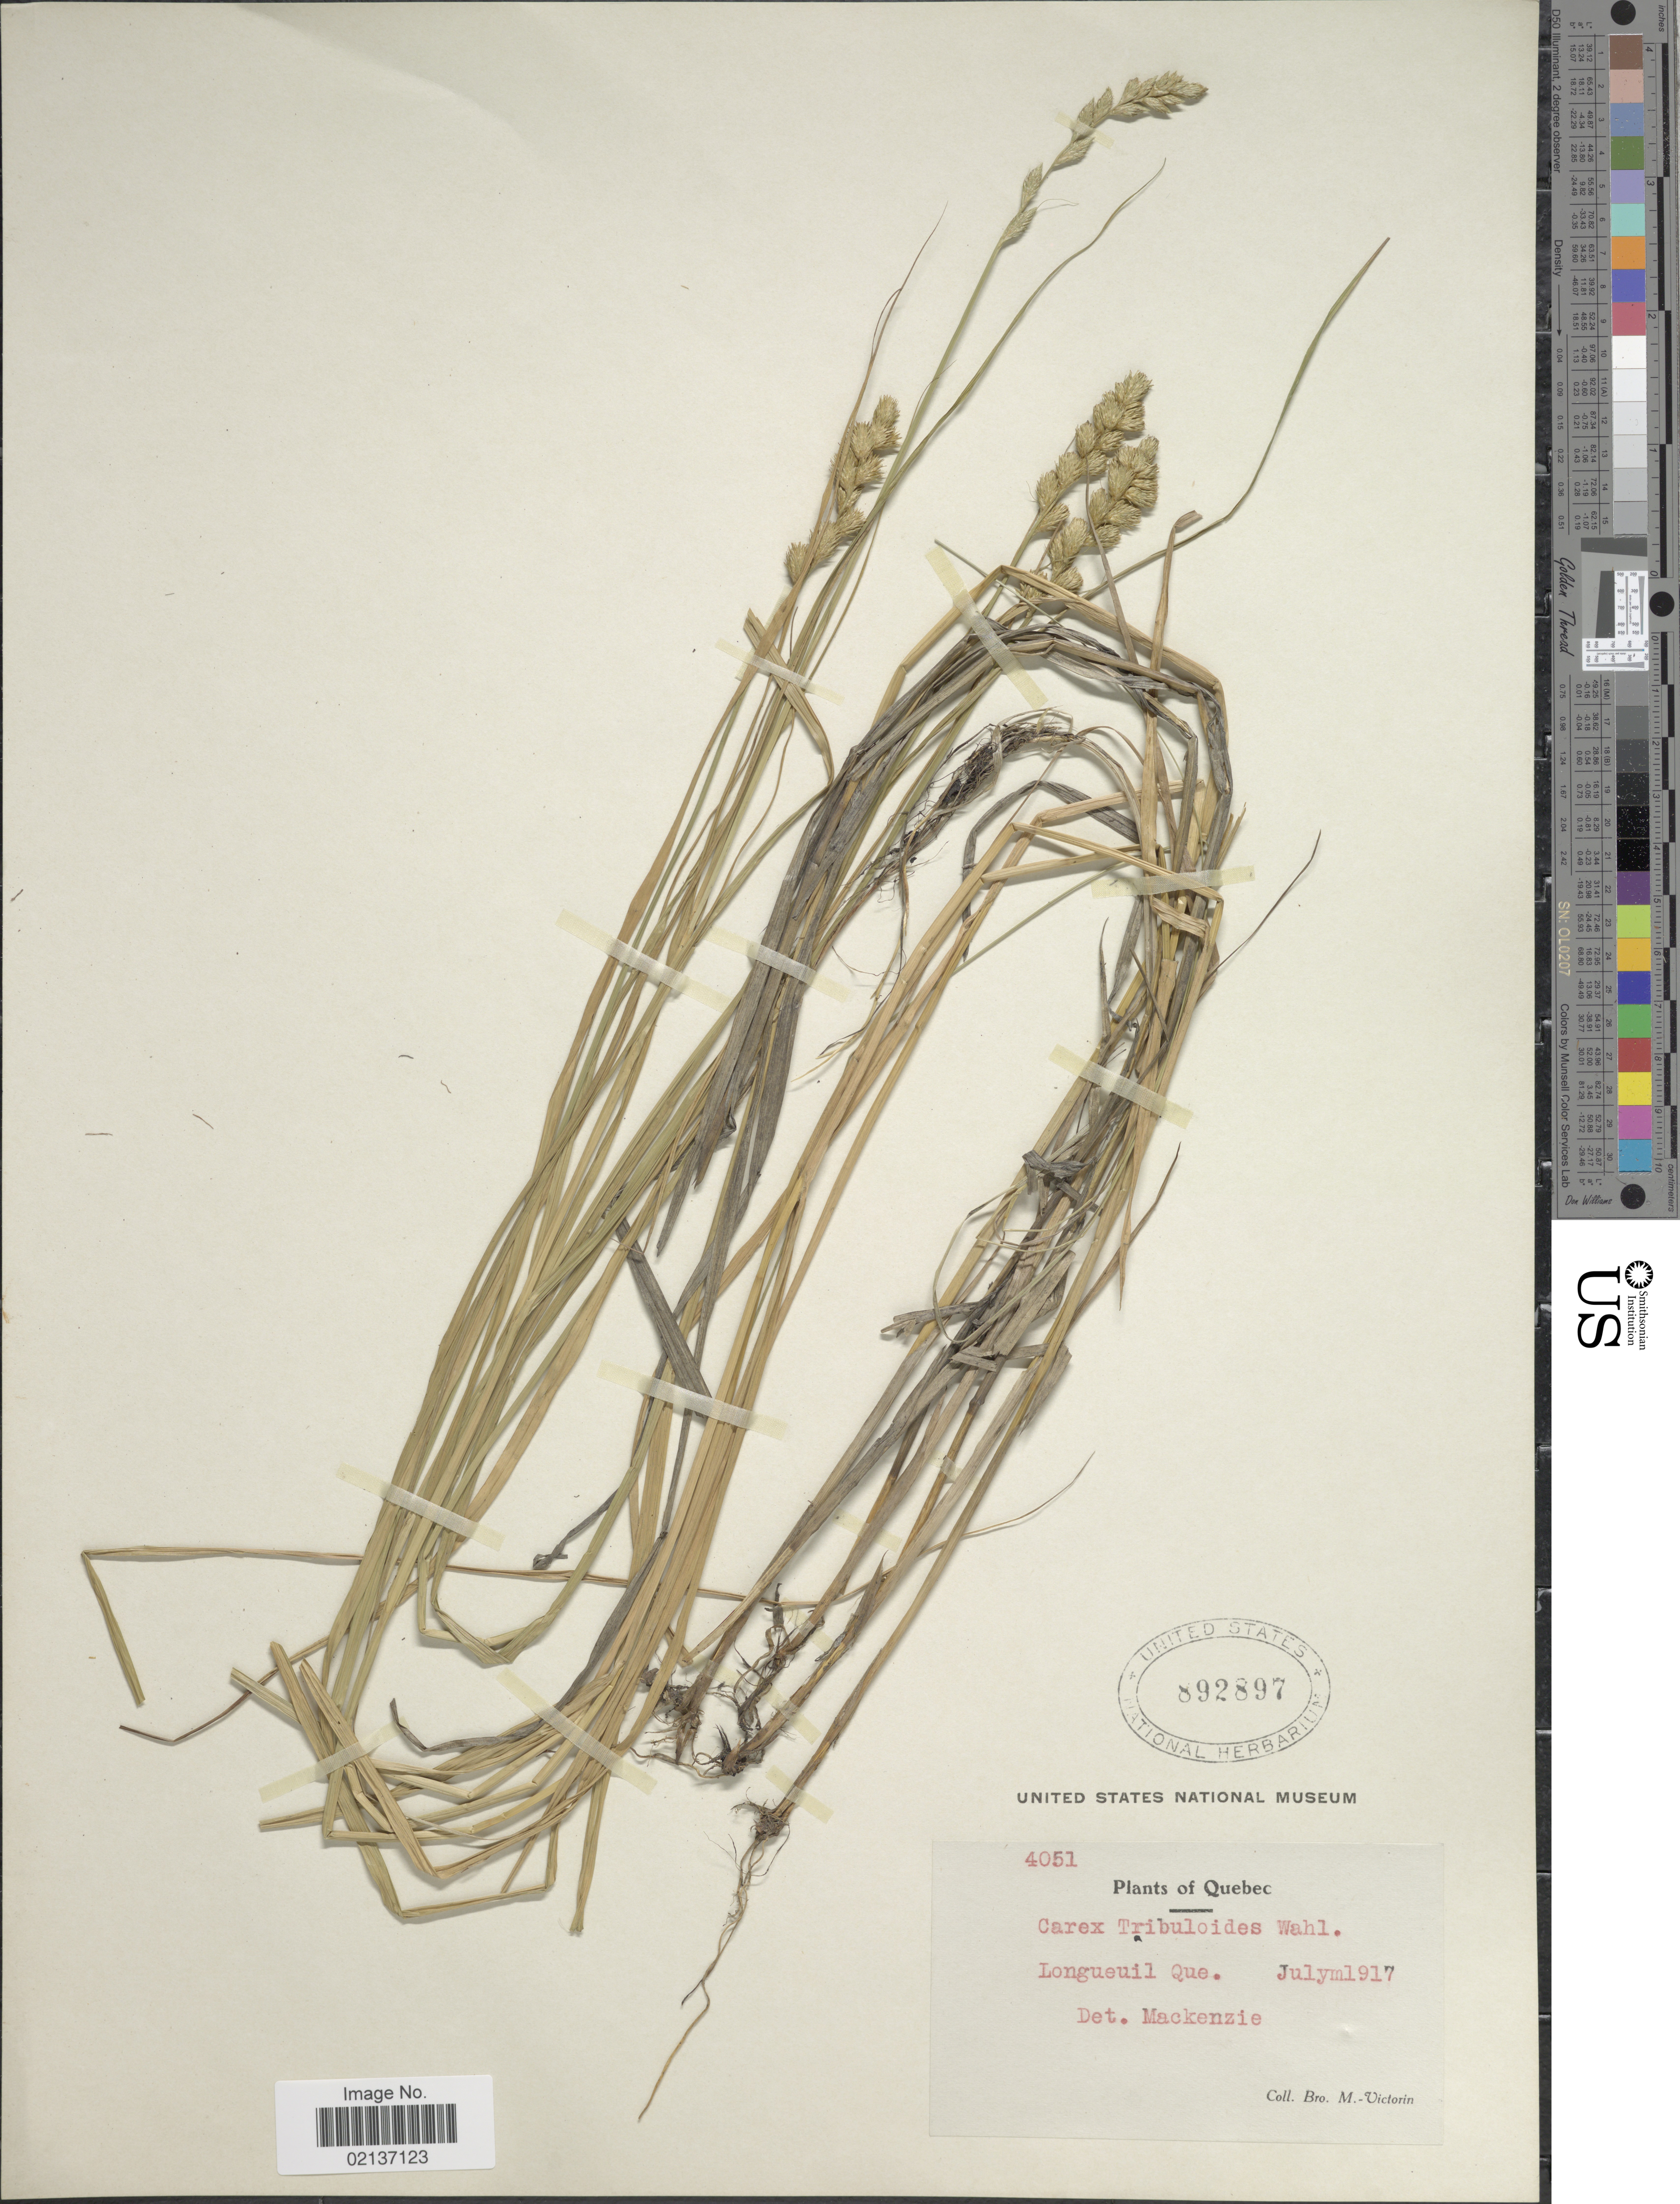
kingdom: Plantae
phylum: Tracheophyta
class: Liliopsida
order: Poales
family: Cyperaceae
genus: Carex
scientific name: Carex tribuloides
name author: Wahlenb.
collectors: Fr. Marie-Victorin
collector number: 4051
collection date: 1917-07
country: Canada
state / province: Quebec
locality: Longueuil Que.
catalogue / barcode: US 892897